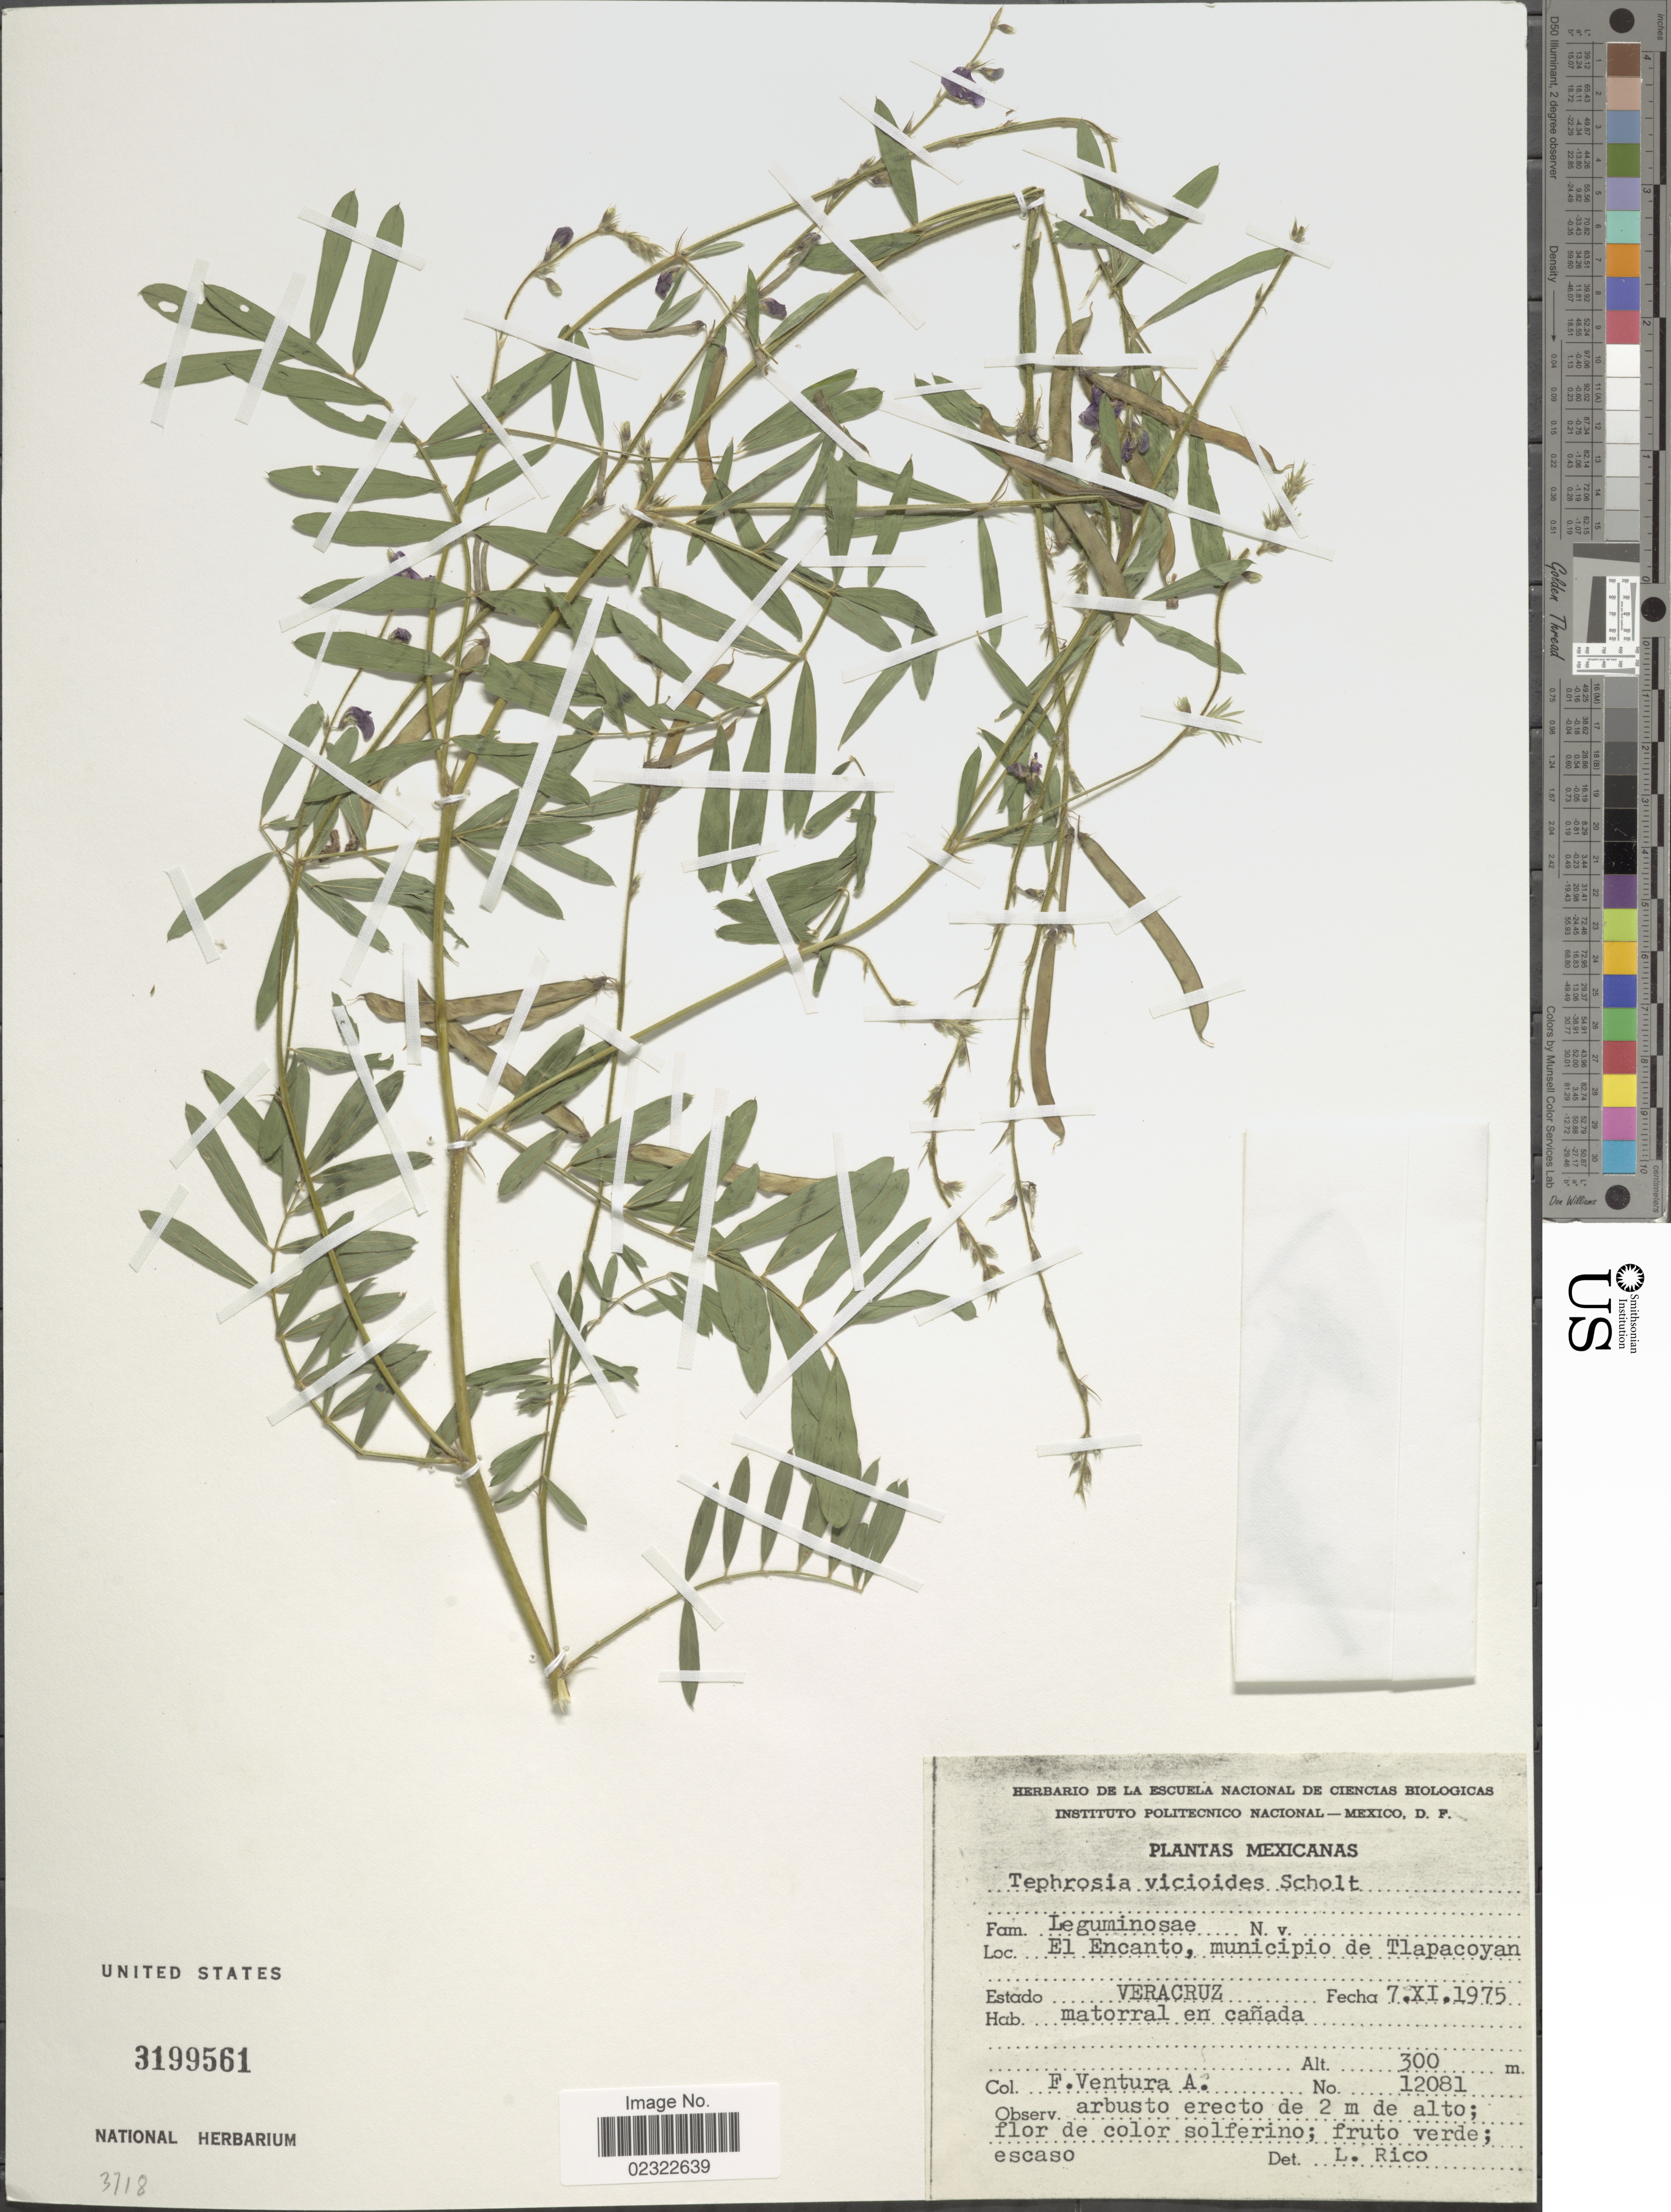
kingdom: Plantae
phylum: Tracheophyta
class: Magnoliopsida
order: Fabales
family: Fabaceae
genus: Tephrosia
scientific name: Tephrosia vicioides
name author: Schltdl.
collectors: F. Ventura A.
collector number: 12081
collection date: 1975-11-07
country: Mexico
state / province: Veracruz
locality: El Encanto, municipio de Tlapacoyan. Veracruz.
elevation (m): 300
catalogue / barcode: US 3199561